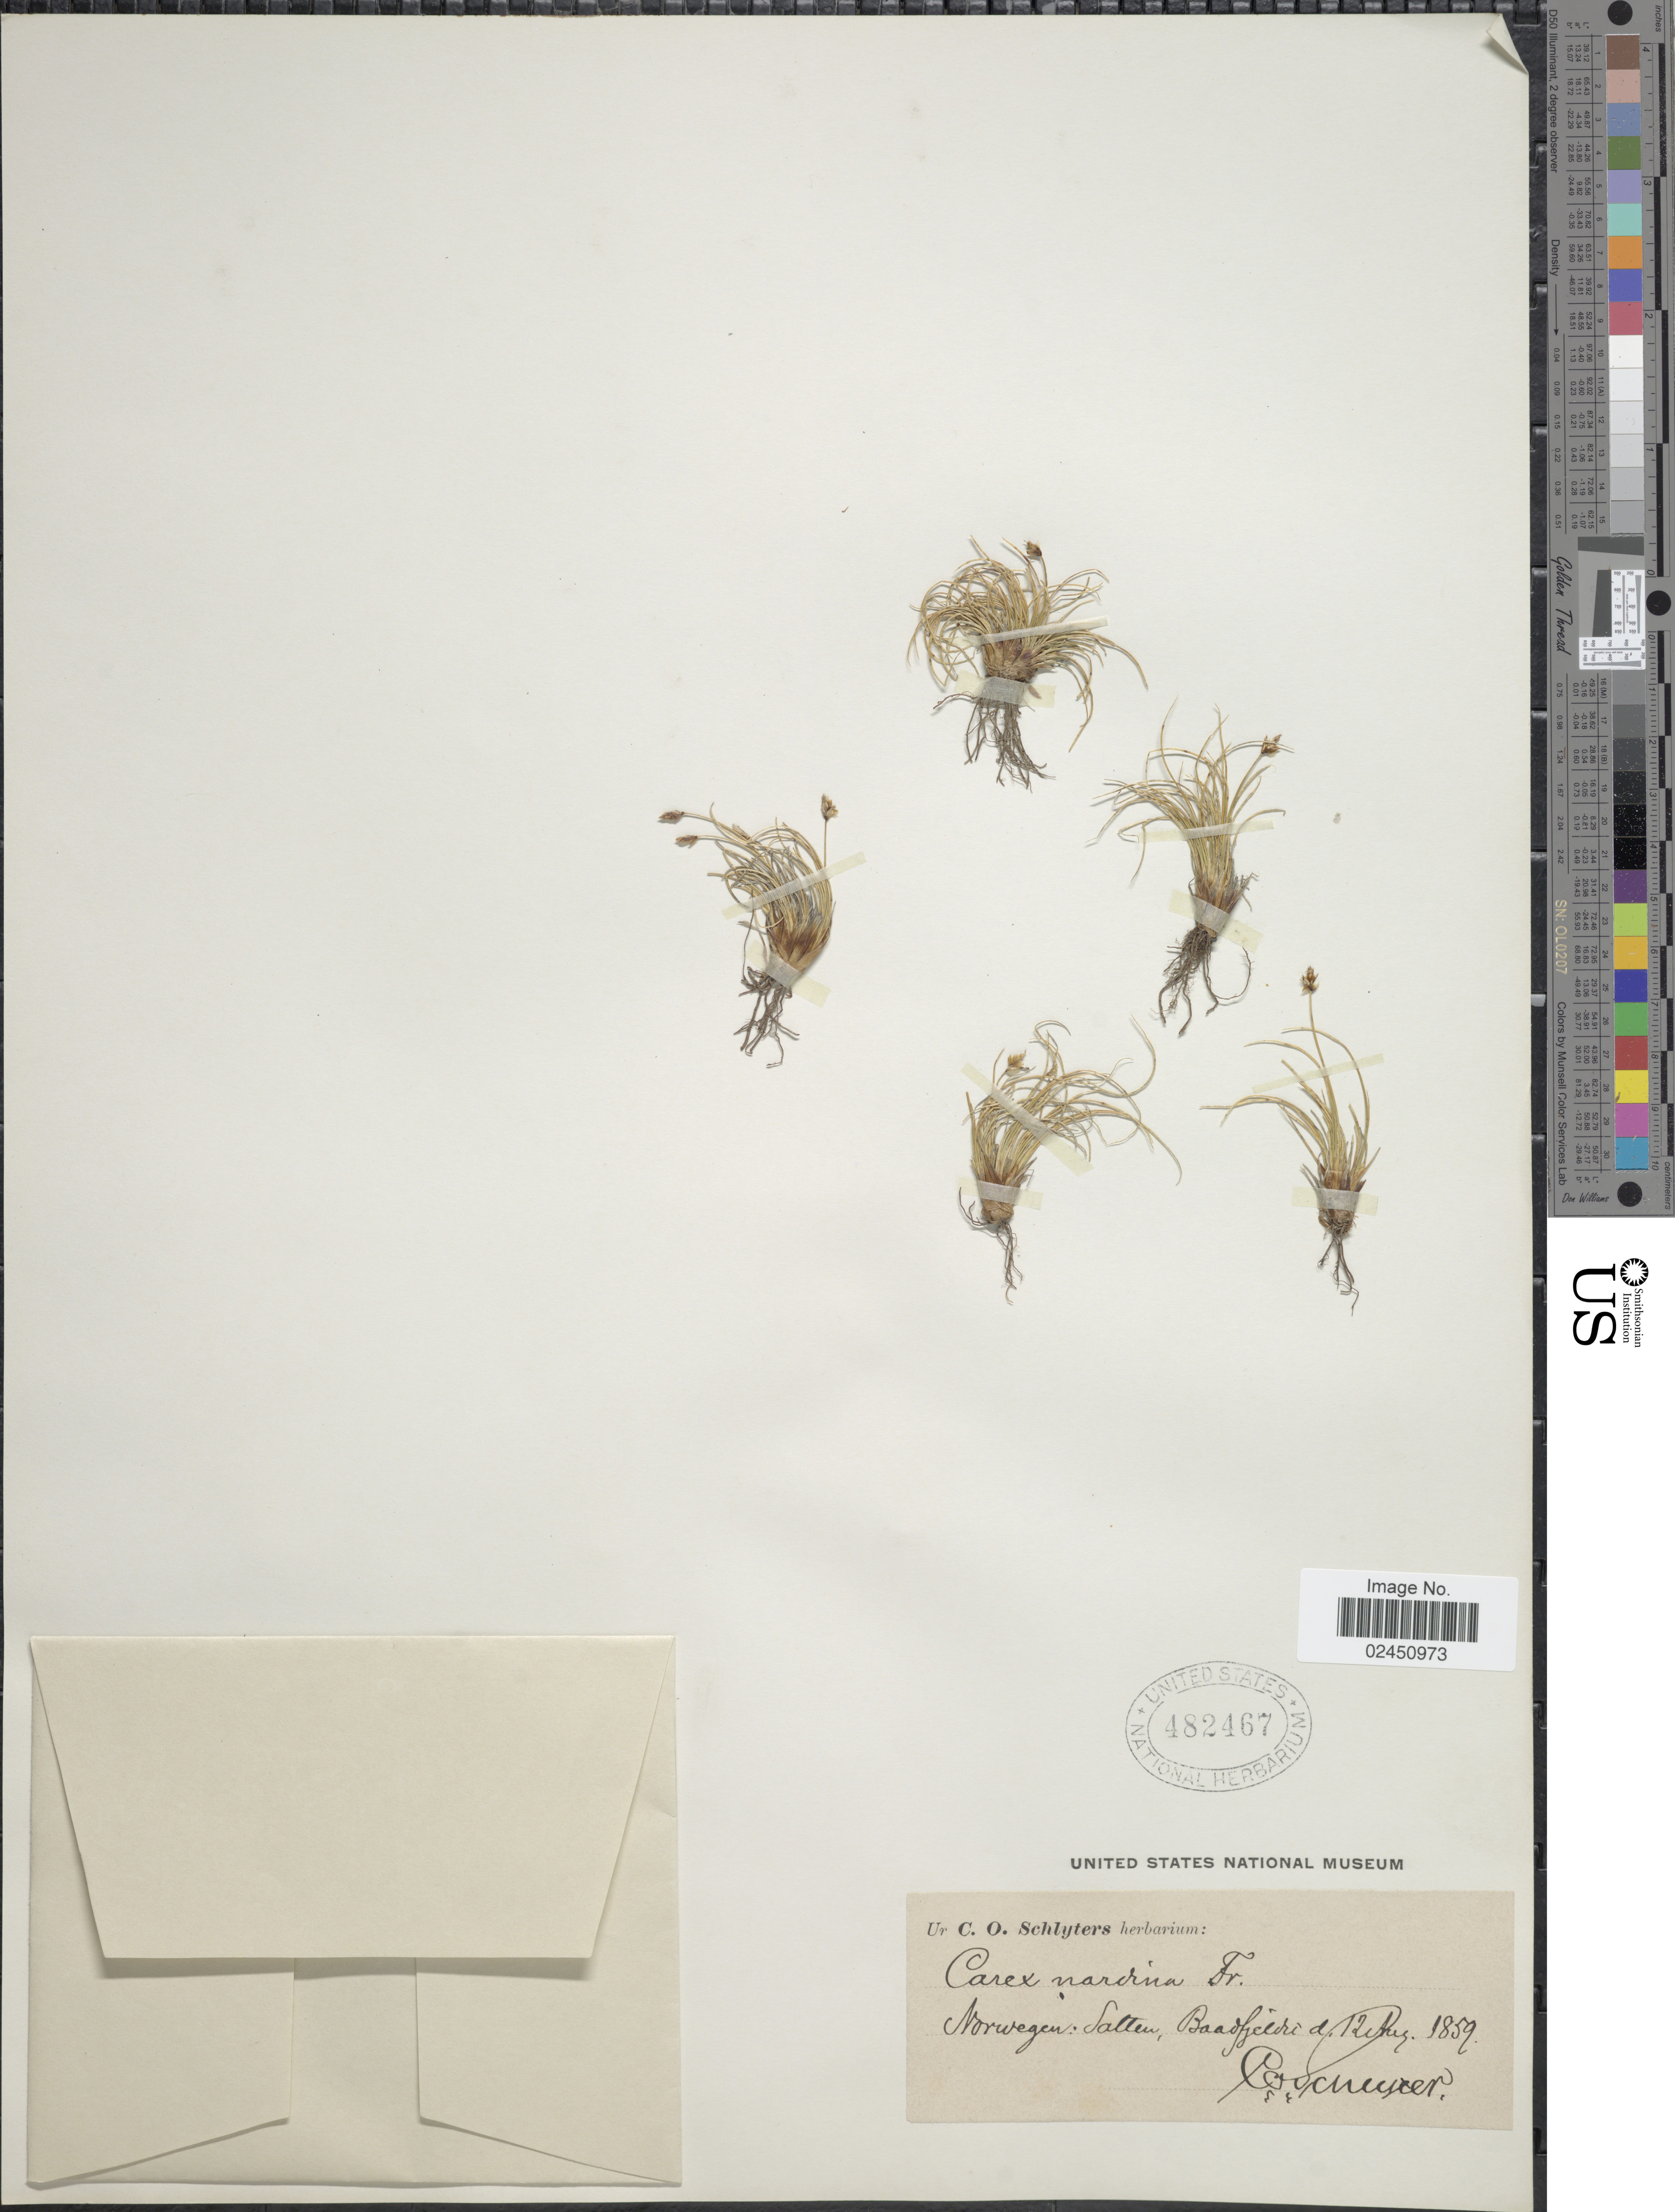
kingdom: Plantae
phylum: Tracheophyta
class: Liliopsida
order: Poales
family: Cyperaceae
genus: Carex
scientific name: Carex nardina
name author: (Hornem.) Fr.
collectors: C. Schlyter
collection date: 1859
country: Norway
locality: Norwegen: Satten, Boadfjeldi d Kety [interpreted]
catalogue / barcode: US 482467